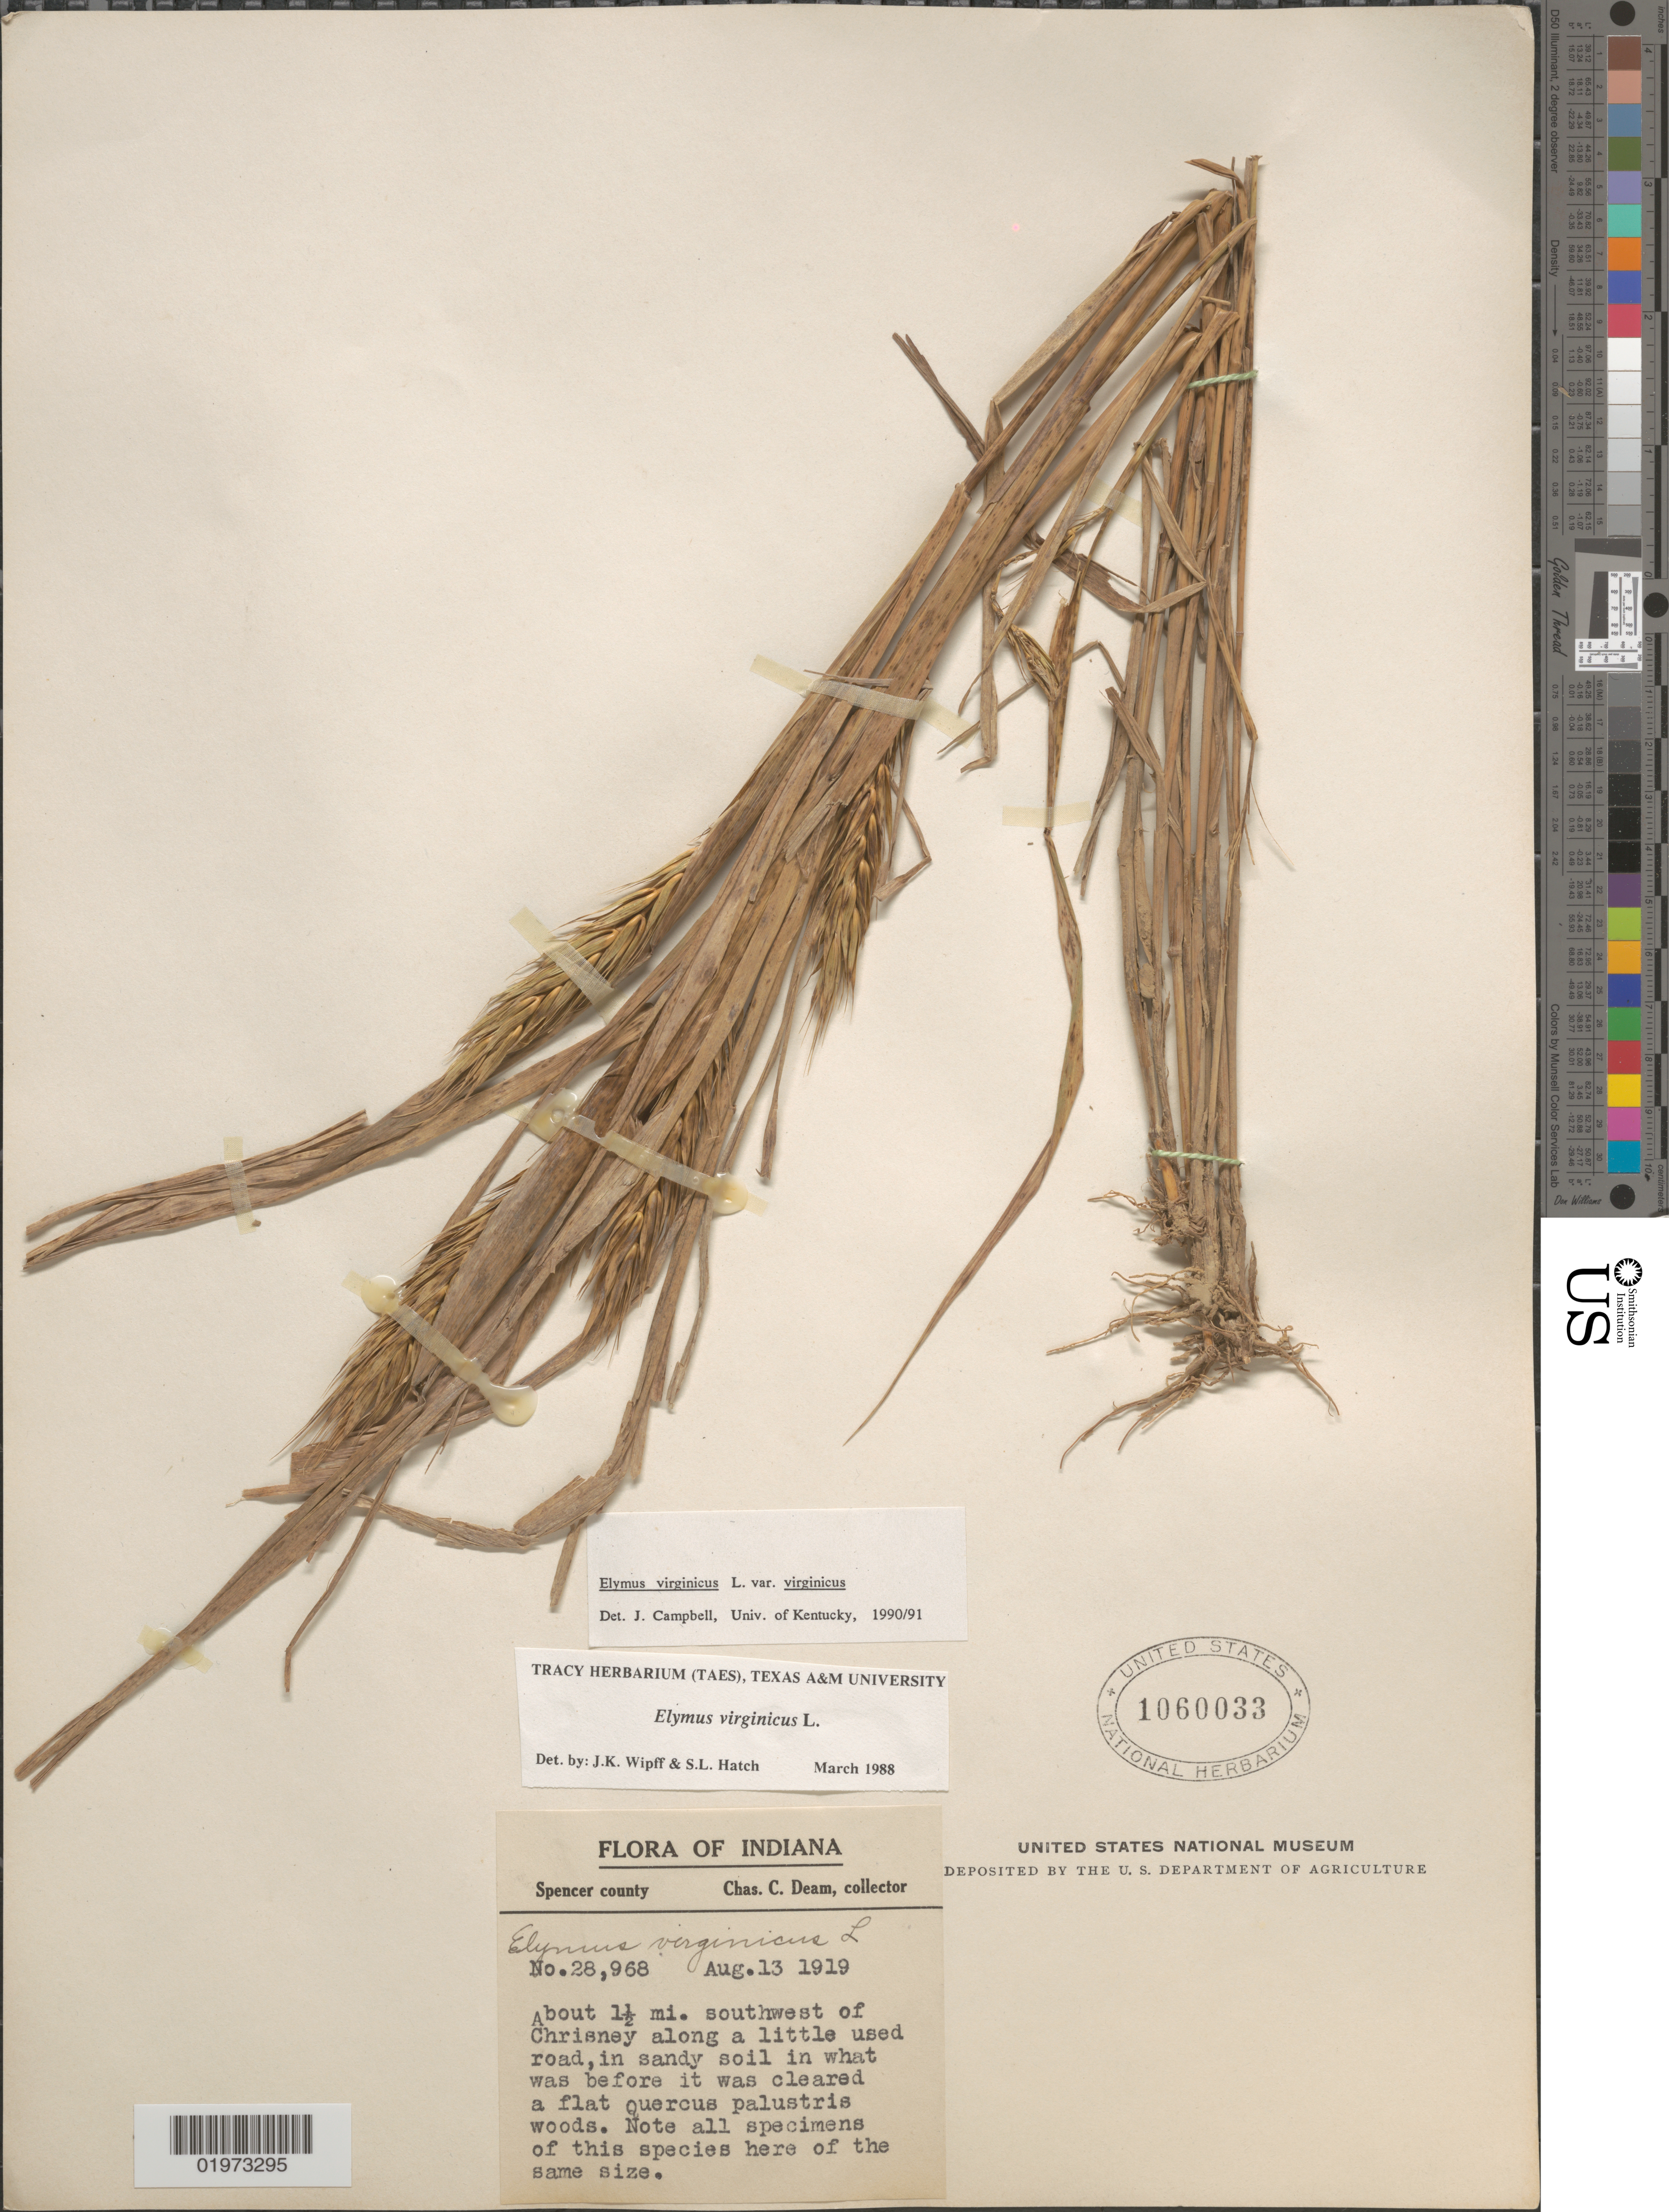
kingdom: Plantae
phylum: Tracheophyta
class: Liliopsida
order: Poales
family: Poaceae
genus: Elymus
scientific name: Elymus virginicus var. virginicus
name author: L.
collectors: C. C. Deam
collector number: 28968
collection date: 1919-08-13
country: United States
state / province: Indiana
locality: Spencer county. About 1½ mi. southwest of Chrisney along a little used road.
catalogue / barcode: US 1060033